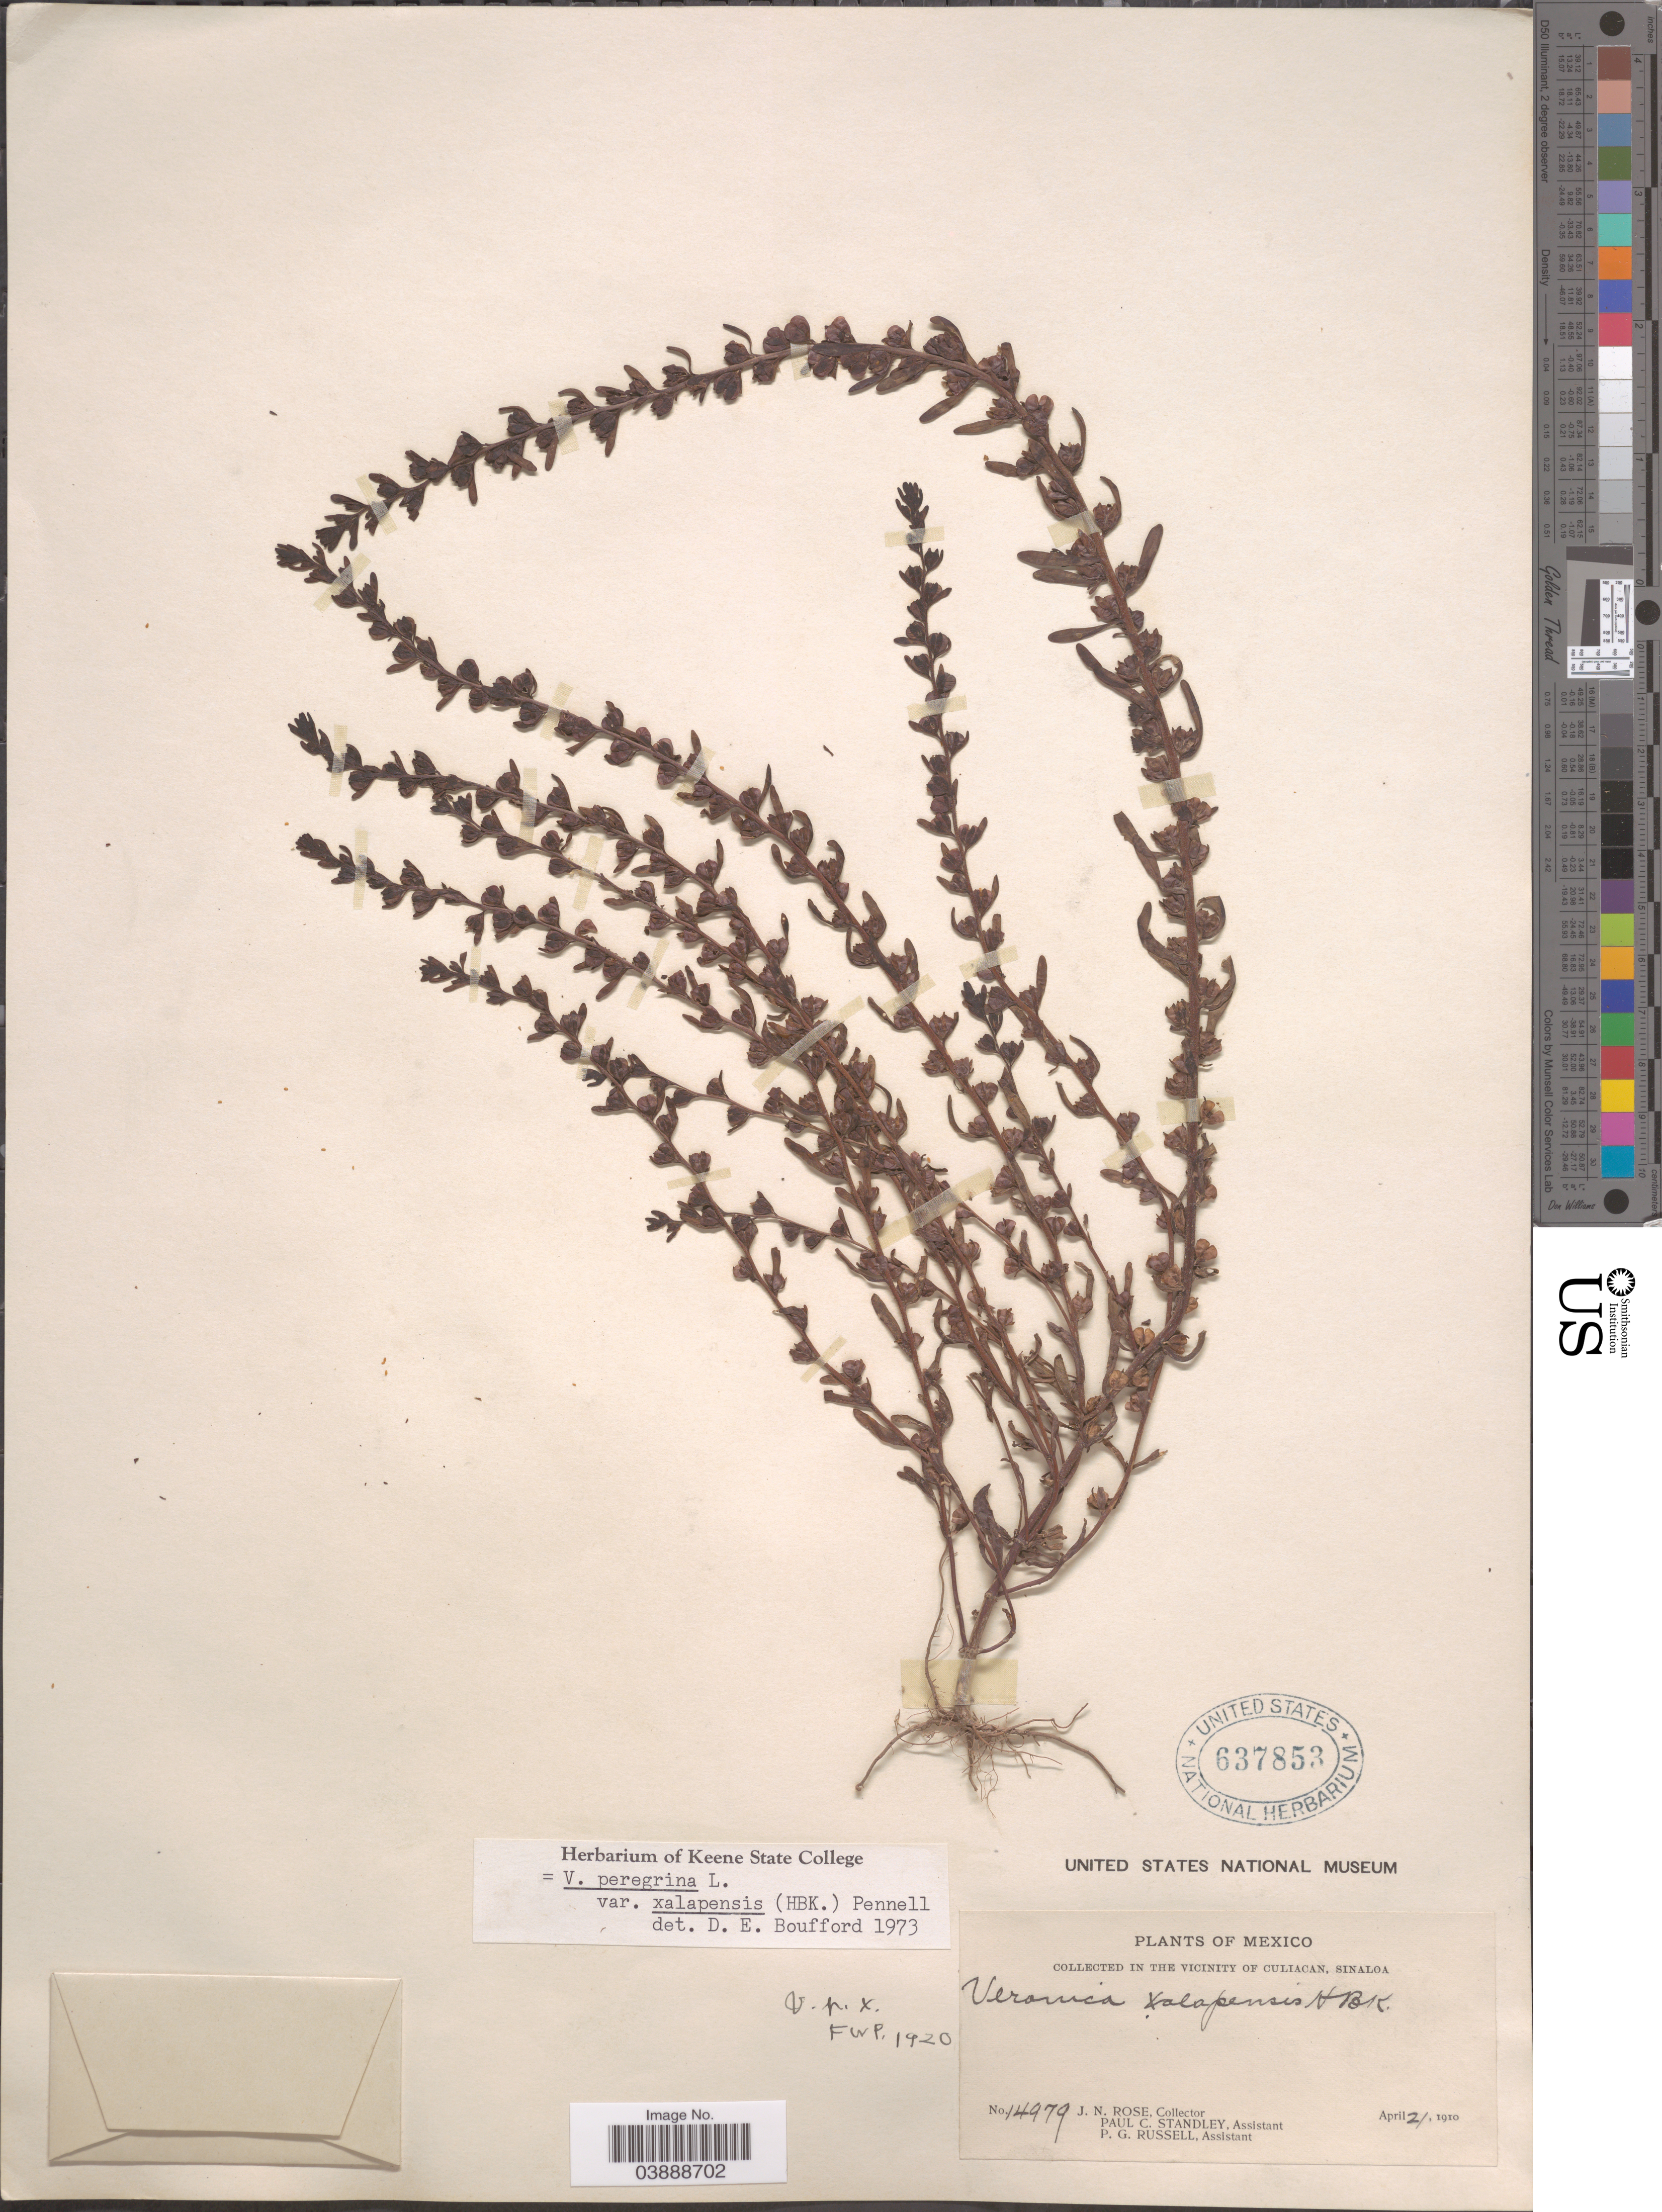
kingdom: Plantae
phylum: Tracheophyta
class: Magnoliopsida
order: Lamiales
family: Plantaginaceae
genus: Veronica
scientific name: Veronica peregrina subsp. xalapensis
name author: (Kunth) Pennell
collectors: J. N. Rose, P. C. Standley & P. G. Russell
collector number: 14979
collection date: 1910-04-21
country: Mexico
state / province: Sinaloa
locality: In the Vicinity of Culiacan.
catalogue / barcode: US 637853